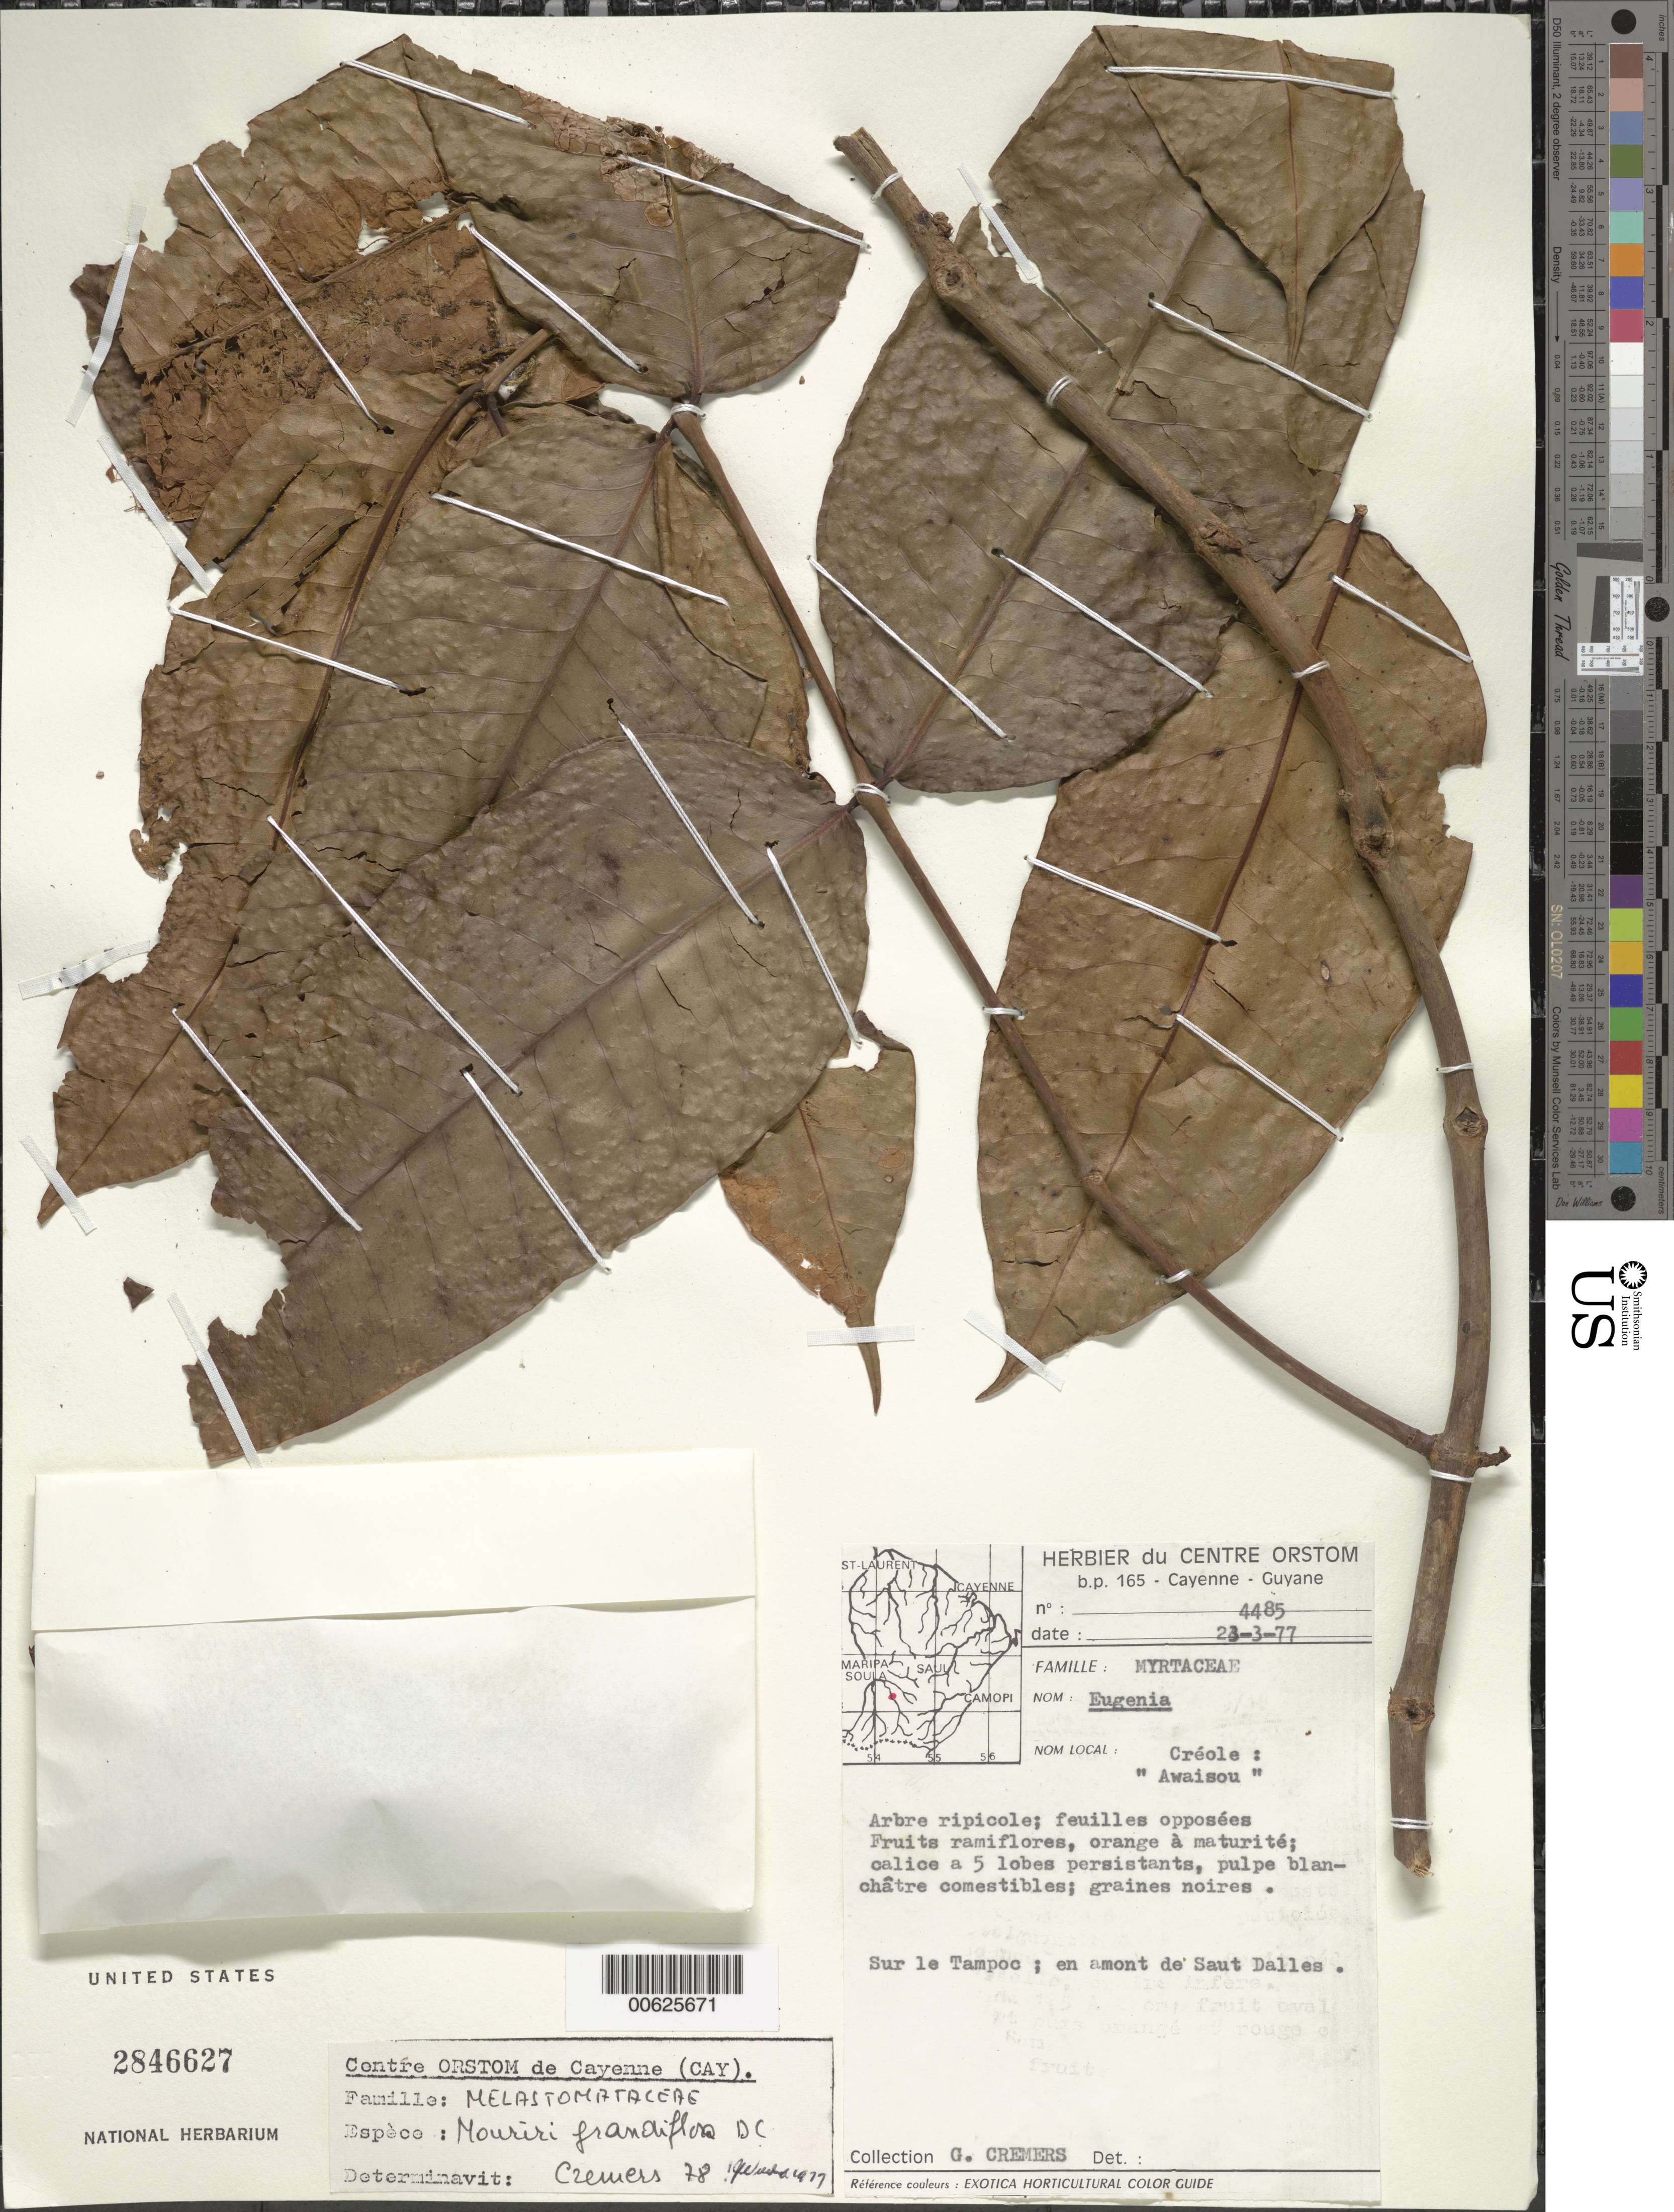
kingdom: Plantae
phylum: Tracheophyta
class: Magnoliopsida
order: Myrtales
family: Melastomataceae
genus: Mouriri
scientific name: Mouriri grandiflora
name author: DC.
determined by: Wurdack, John J., (US), US (UNITED STATES)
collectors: G. Cremers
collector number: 4485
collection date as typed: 23-Mar-77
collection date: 1977-03-23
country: French Guiana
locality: Saut Dalles, sur le Tampoc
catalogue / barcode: US 2846627